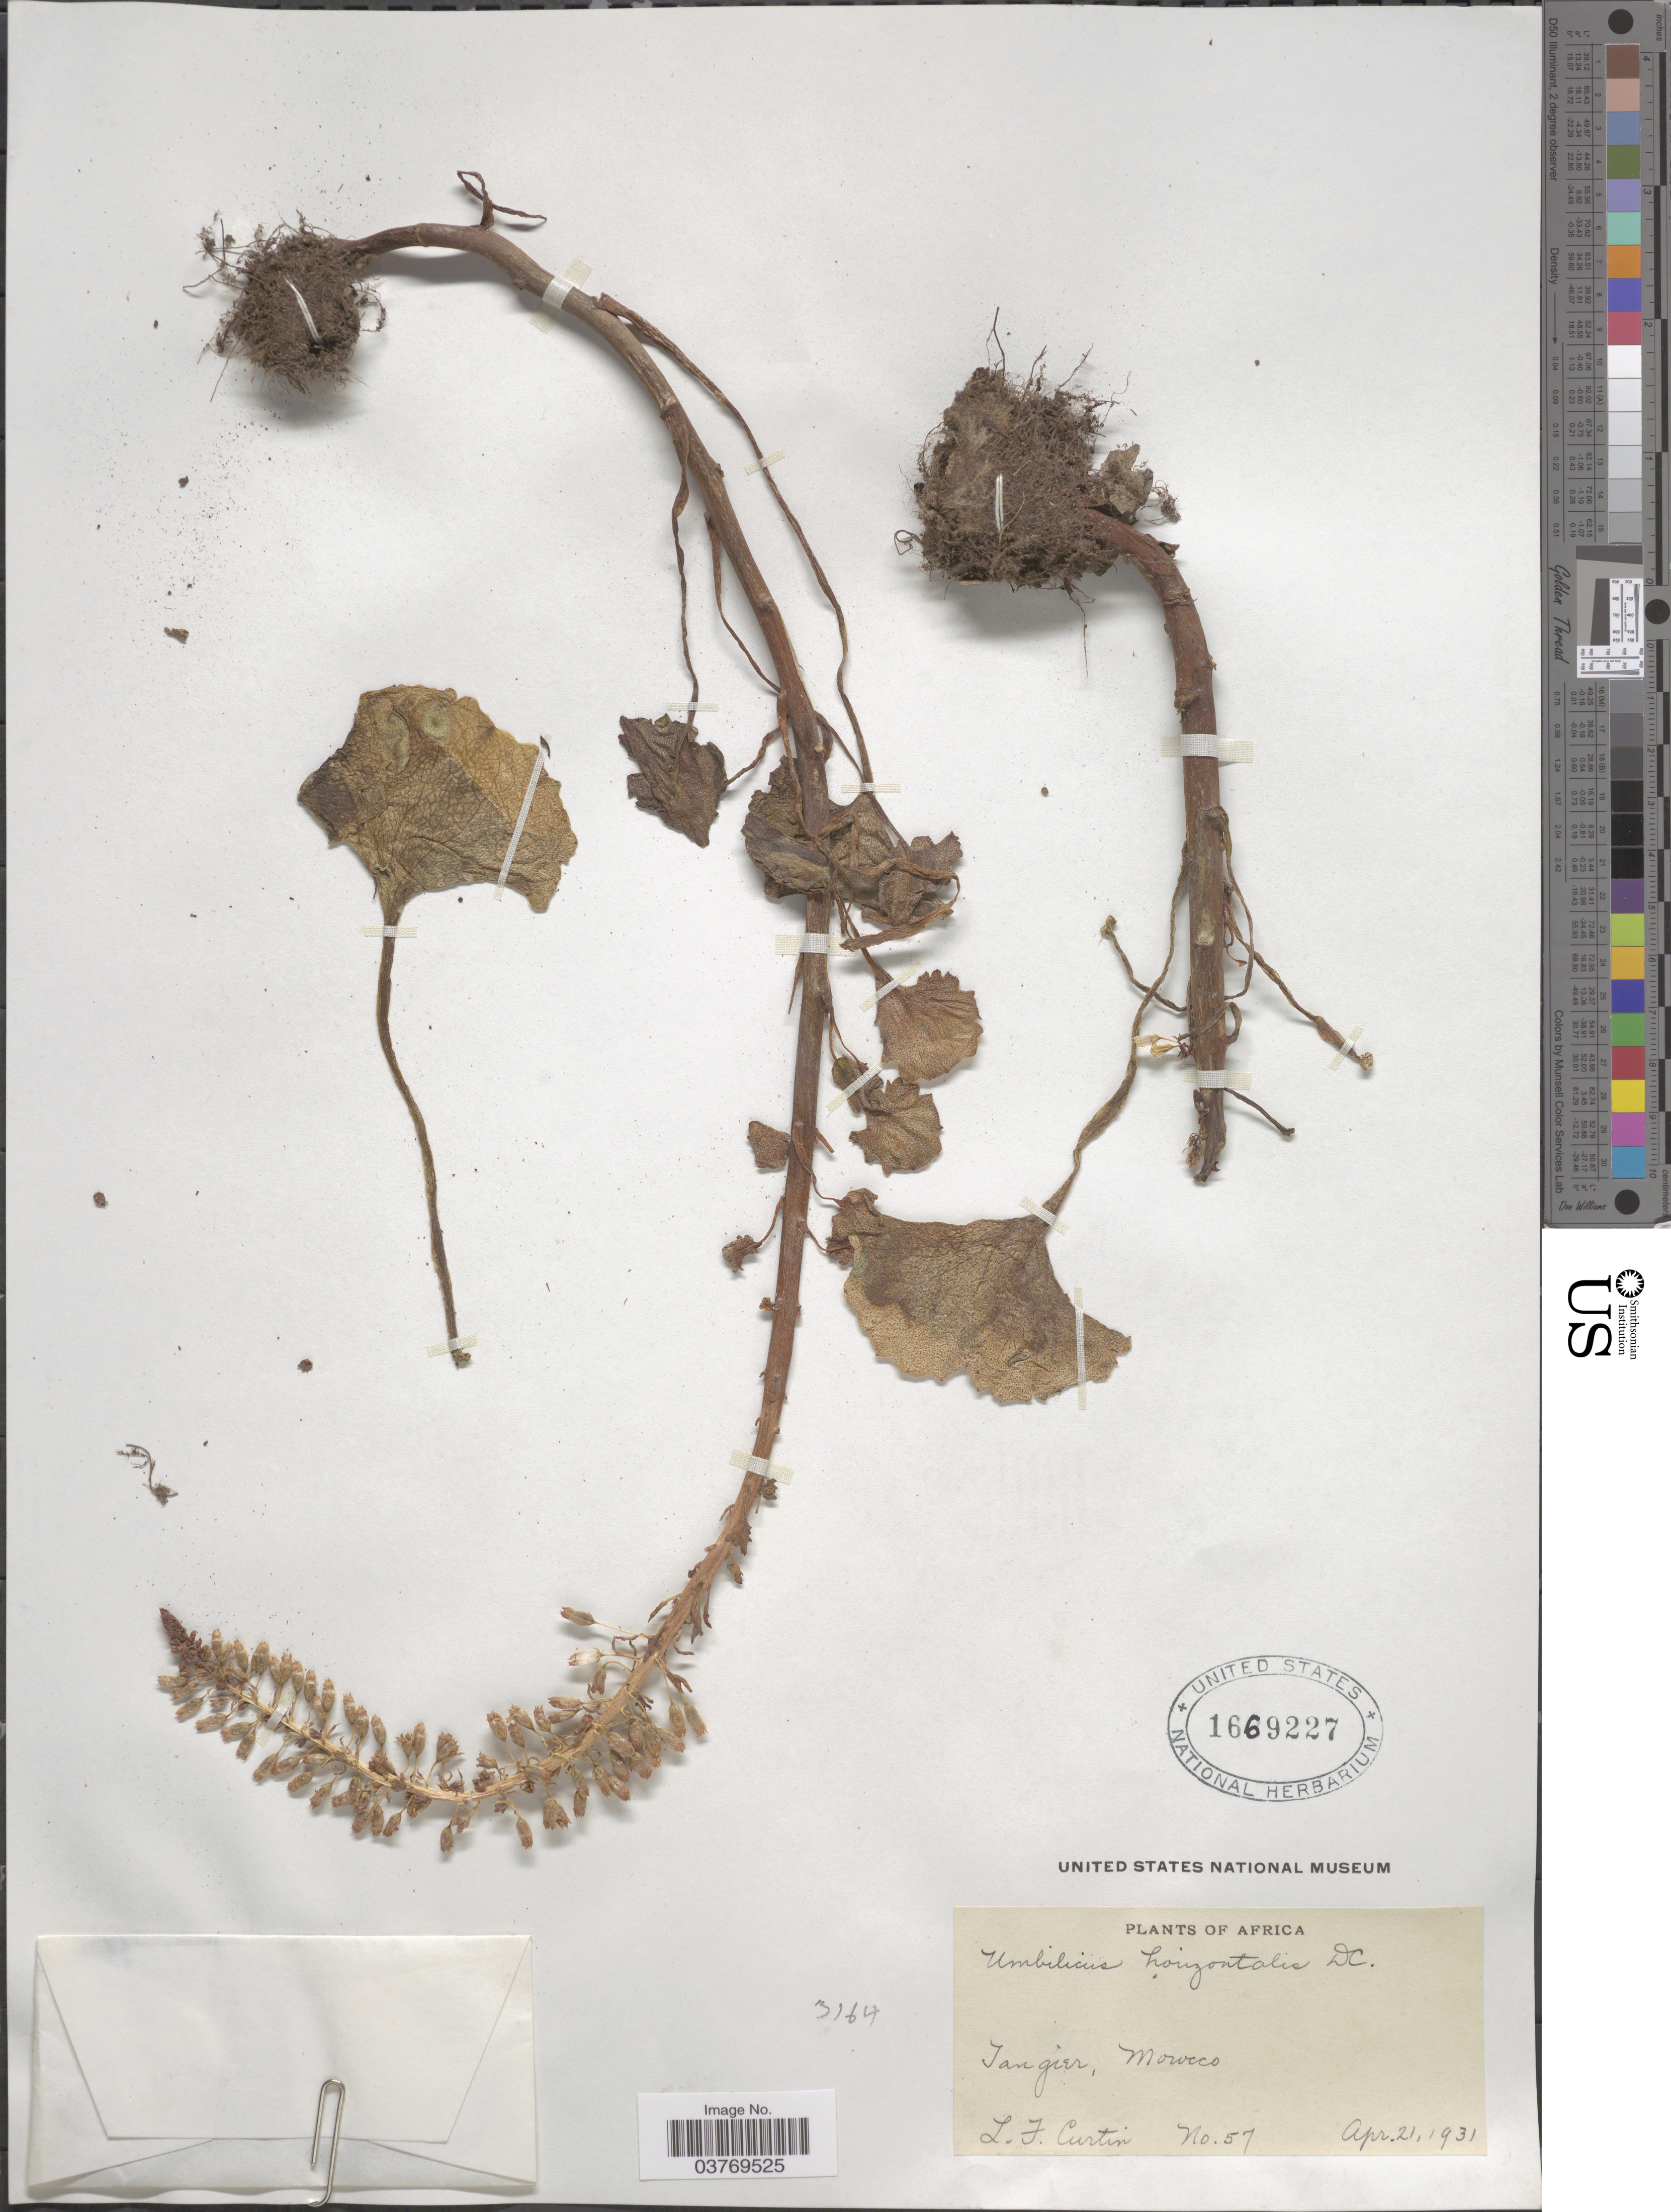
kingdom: Plantae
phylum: Tracheophyta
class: Magnoliopsida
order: Saxifragales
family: Crassulaceae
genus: Umbilicus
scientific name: Umbilicus horizontalis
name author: (Gussone) DC.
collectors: L. Curtin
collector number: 57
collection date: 1931-04-21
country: Morocco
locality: Tangier.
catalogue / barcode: US 1669227